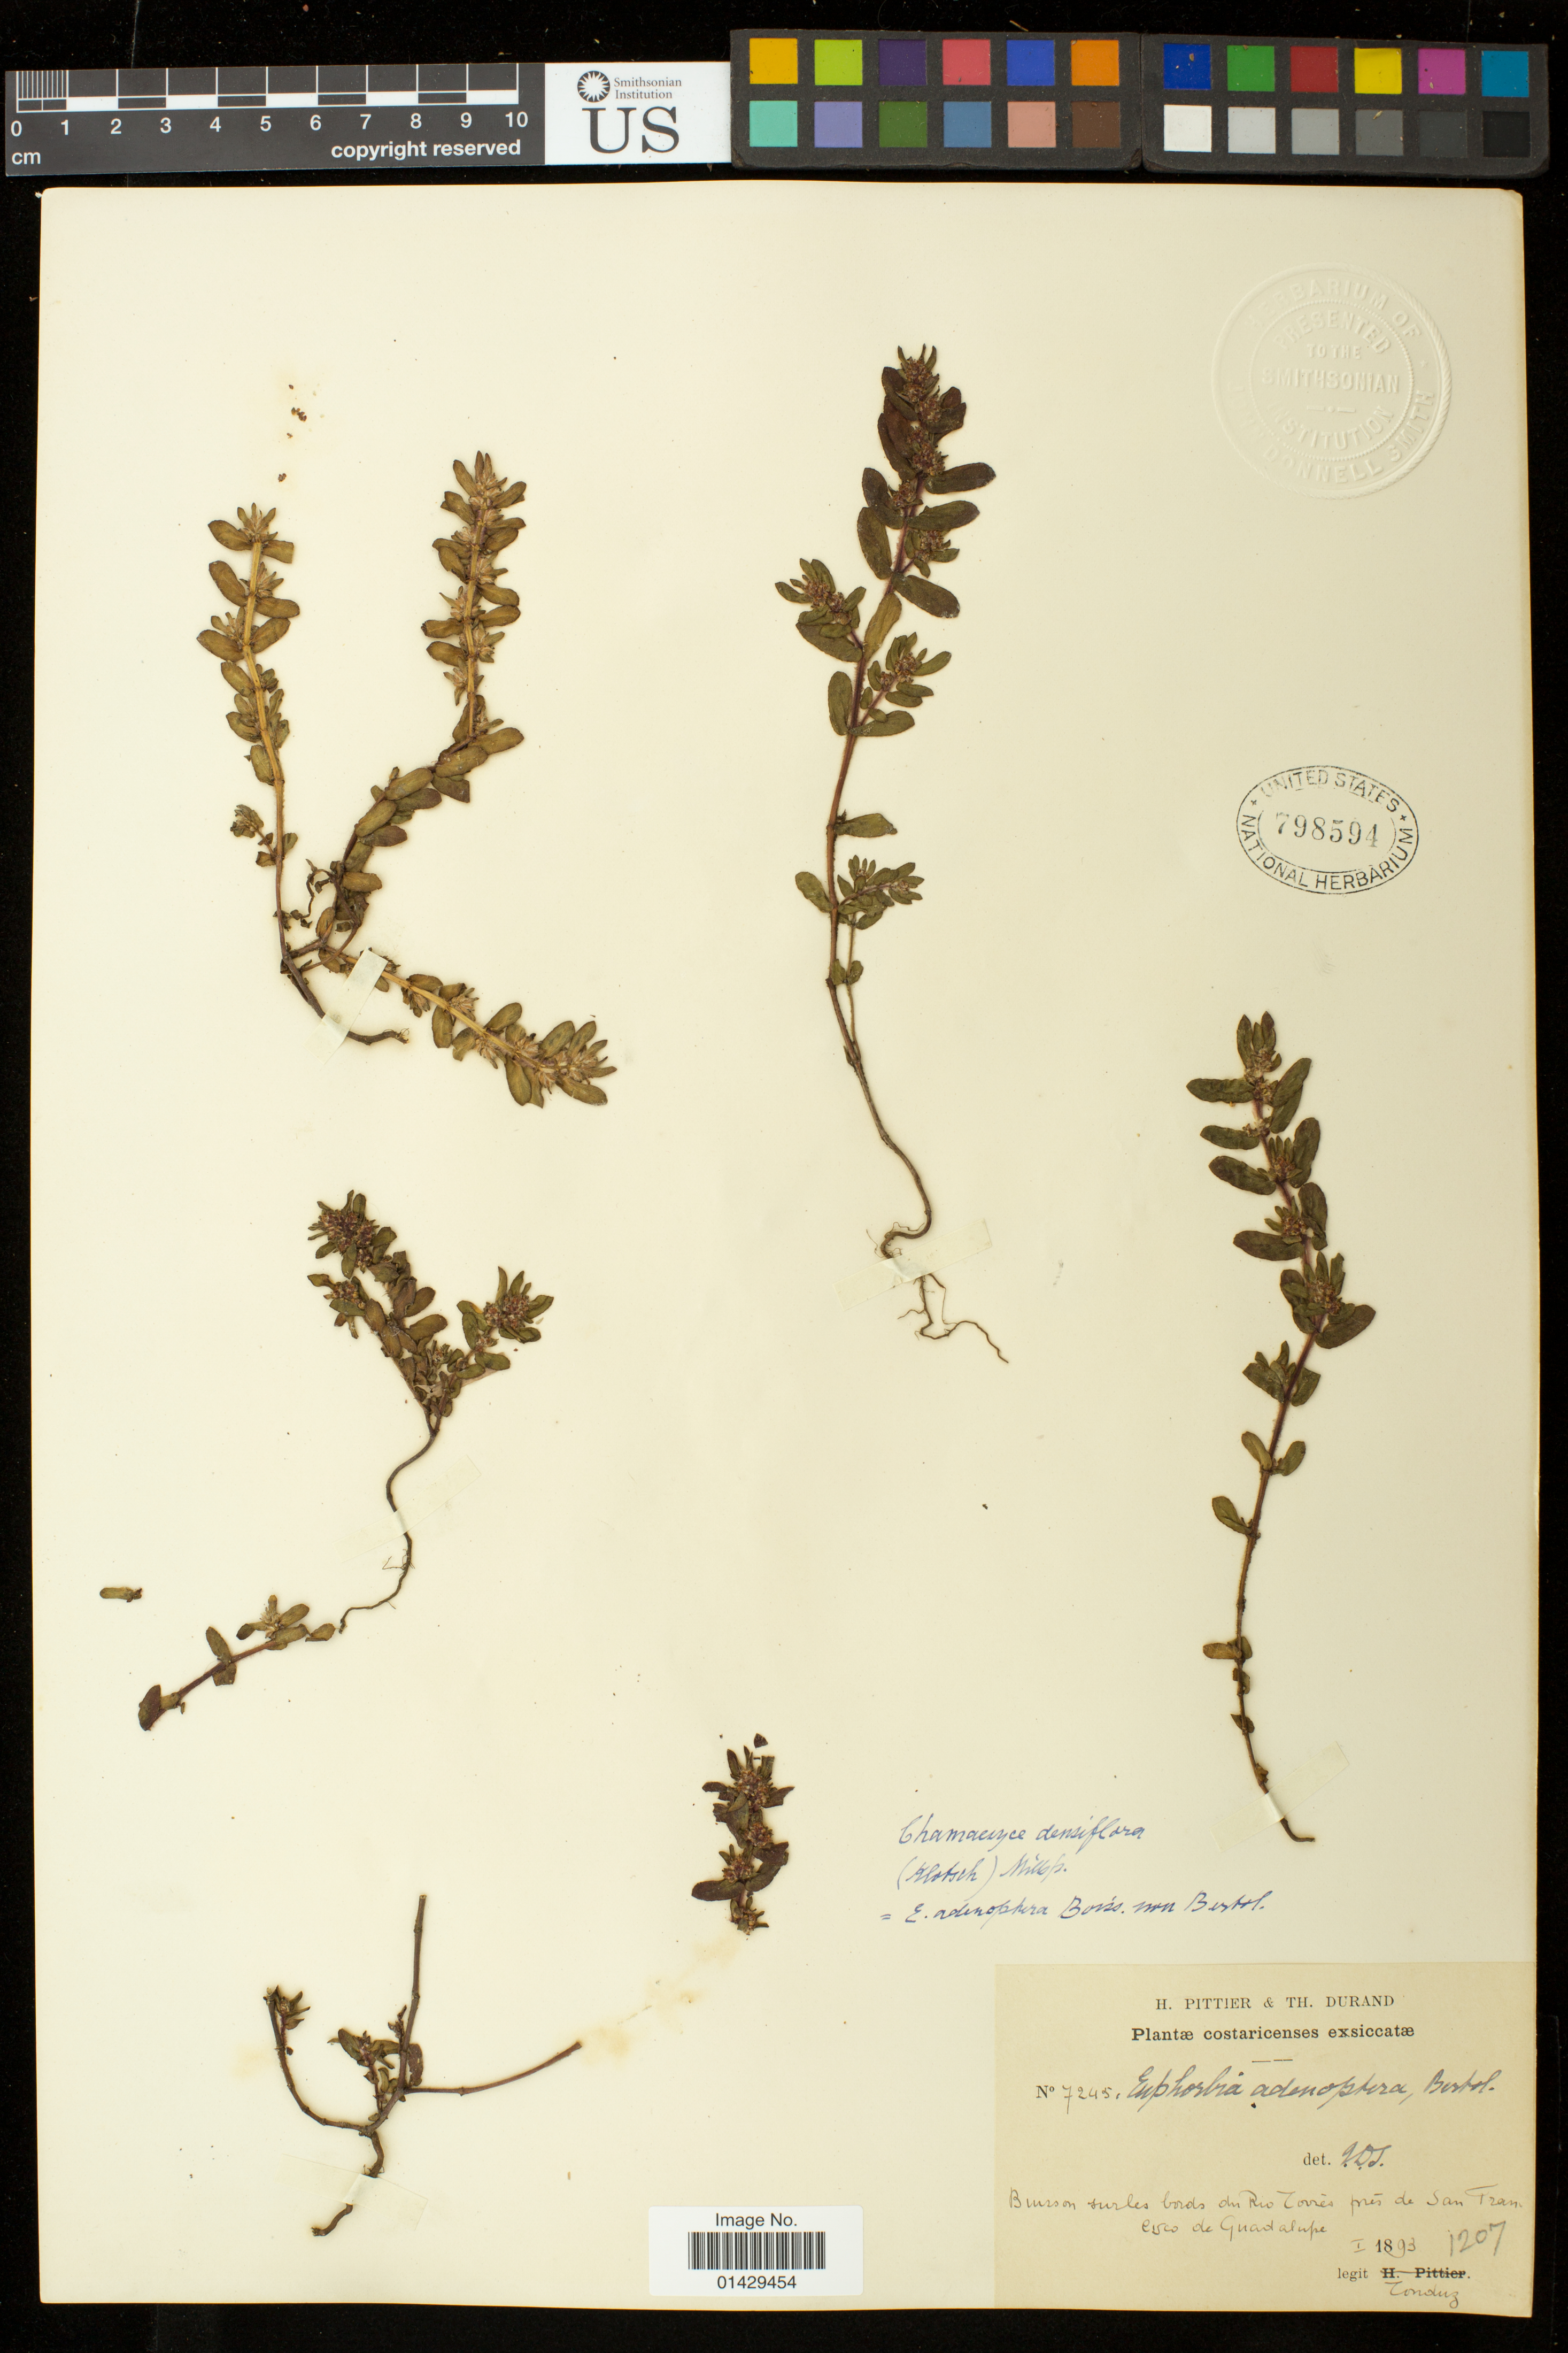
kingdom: Plantae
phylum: Tracheophyta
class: Magnoliopsida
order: Malpighiales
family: Euphorbiaceae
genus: Euphorbia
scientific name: Euphorbia densiflora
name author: (Klotzsch & Garcke) Klotzsch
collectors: A. Tonduz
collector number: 7245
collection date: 1893-01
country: Costa Rica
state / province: San José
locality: Buisson sur les bords du Rio Torrès près de San Francisco de Guadalupe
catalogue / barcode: US 798594